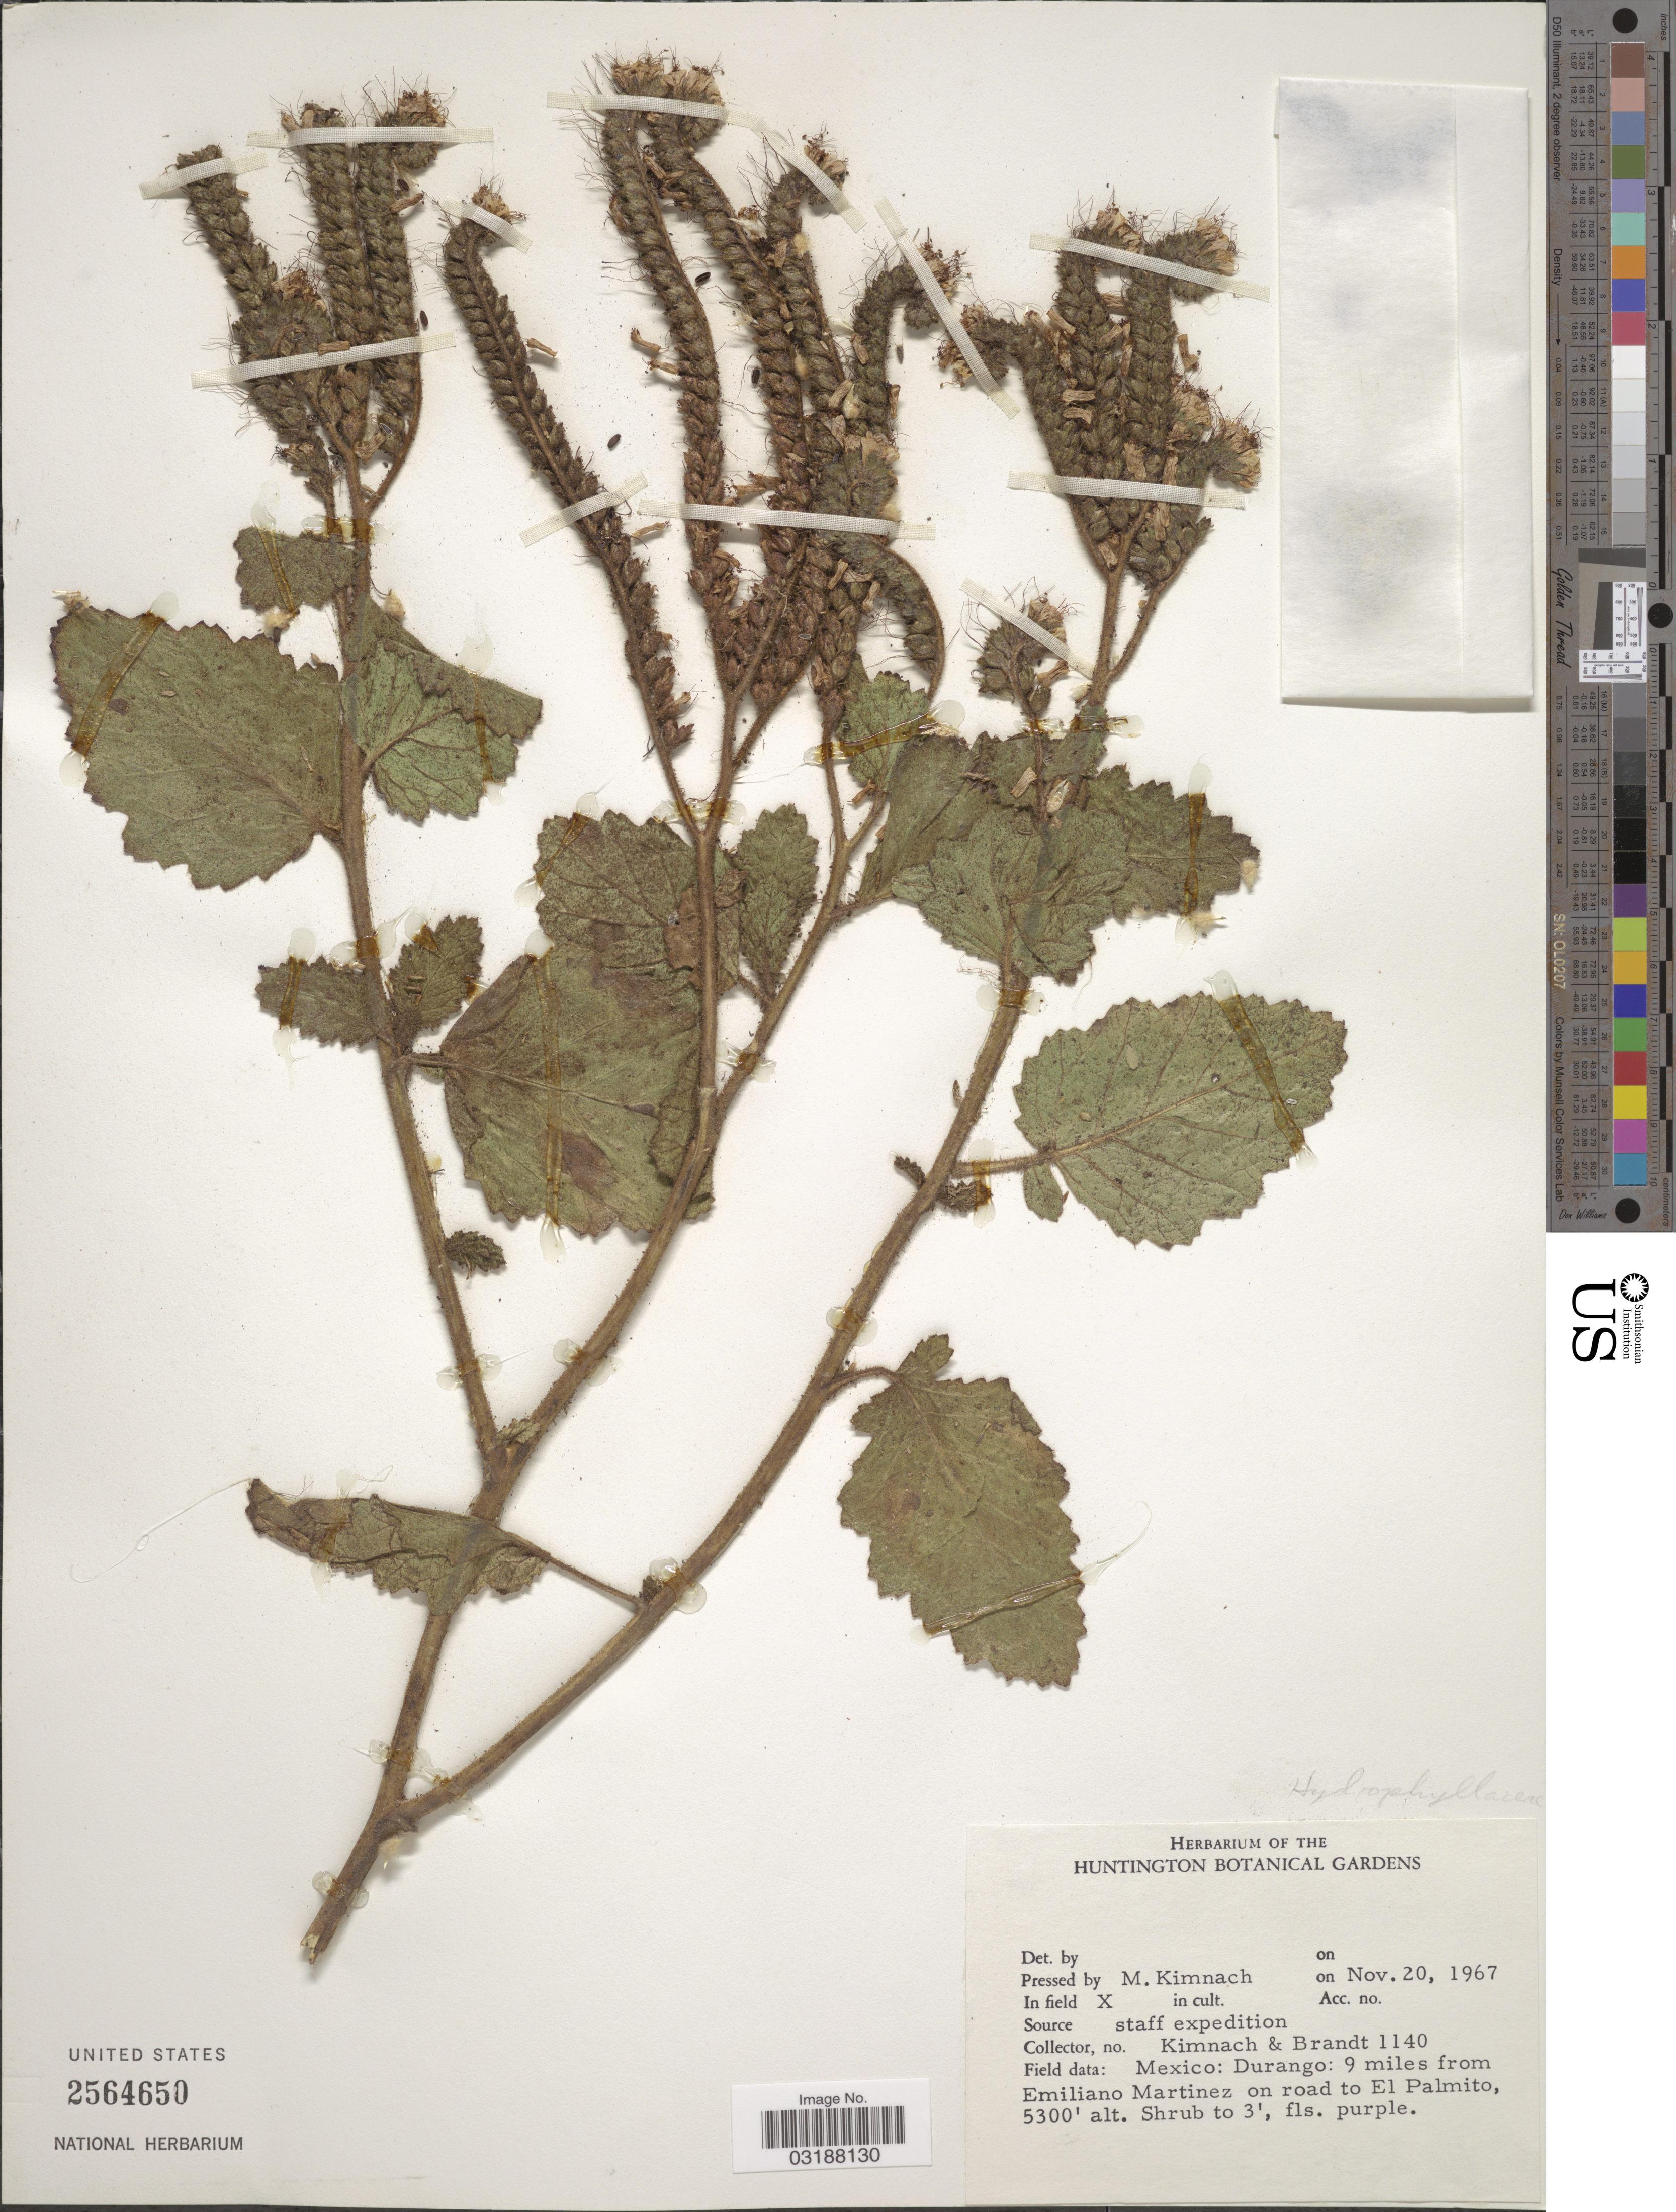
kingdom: Plantae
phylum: Tracheophyta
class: Magnoliopsida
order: Boraginales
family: Hydrophyllaceae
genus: Phacelia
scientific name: Phacelia sp.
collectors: -. Kimnach & -. Brandt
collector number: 1140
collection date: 1967-11-20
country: Mexico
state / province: Durango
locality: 9 miles from Emiliano Martinez on road to El Palmito.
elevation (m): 1615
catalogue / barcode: US 2564650